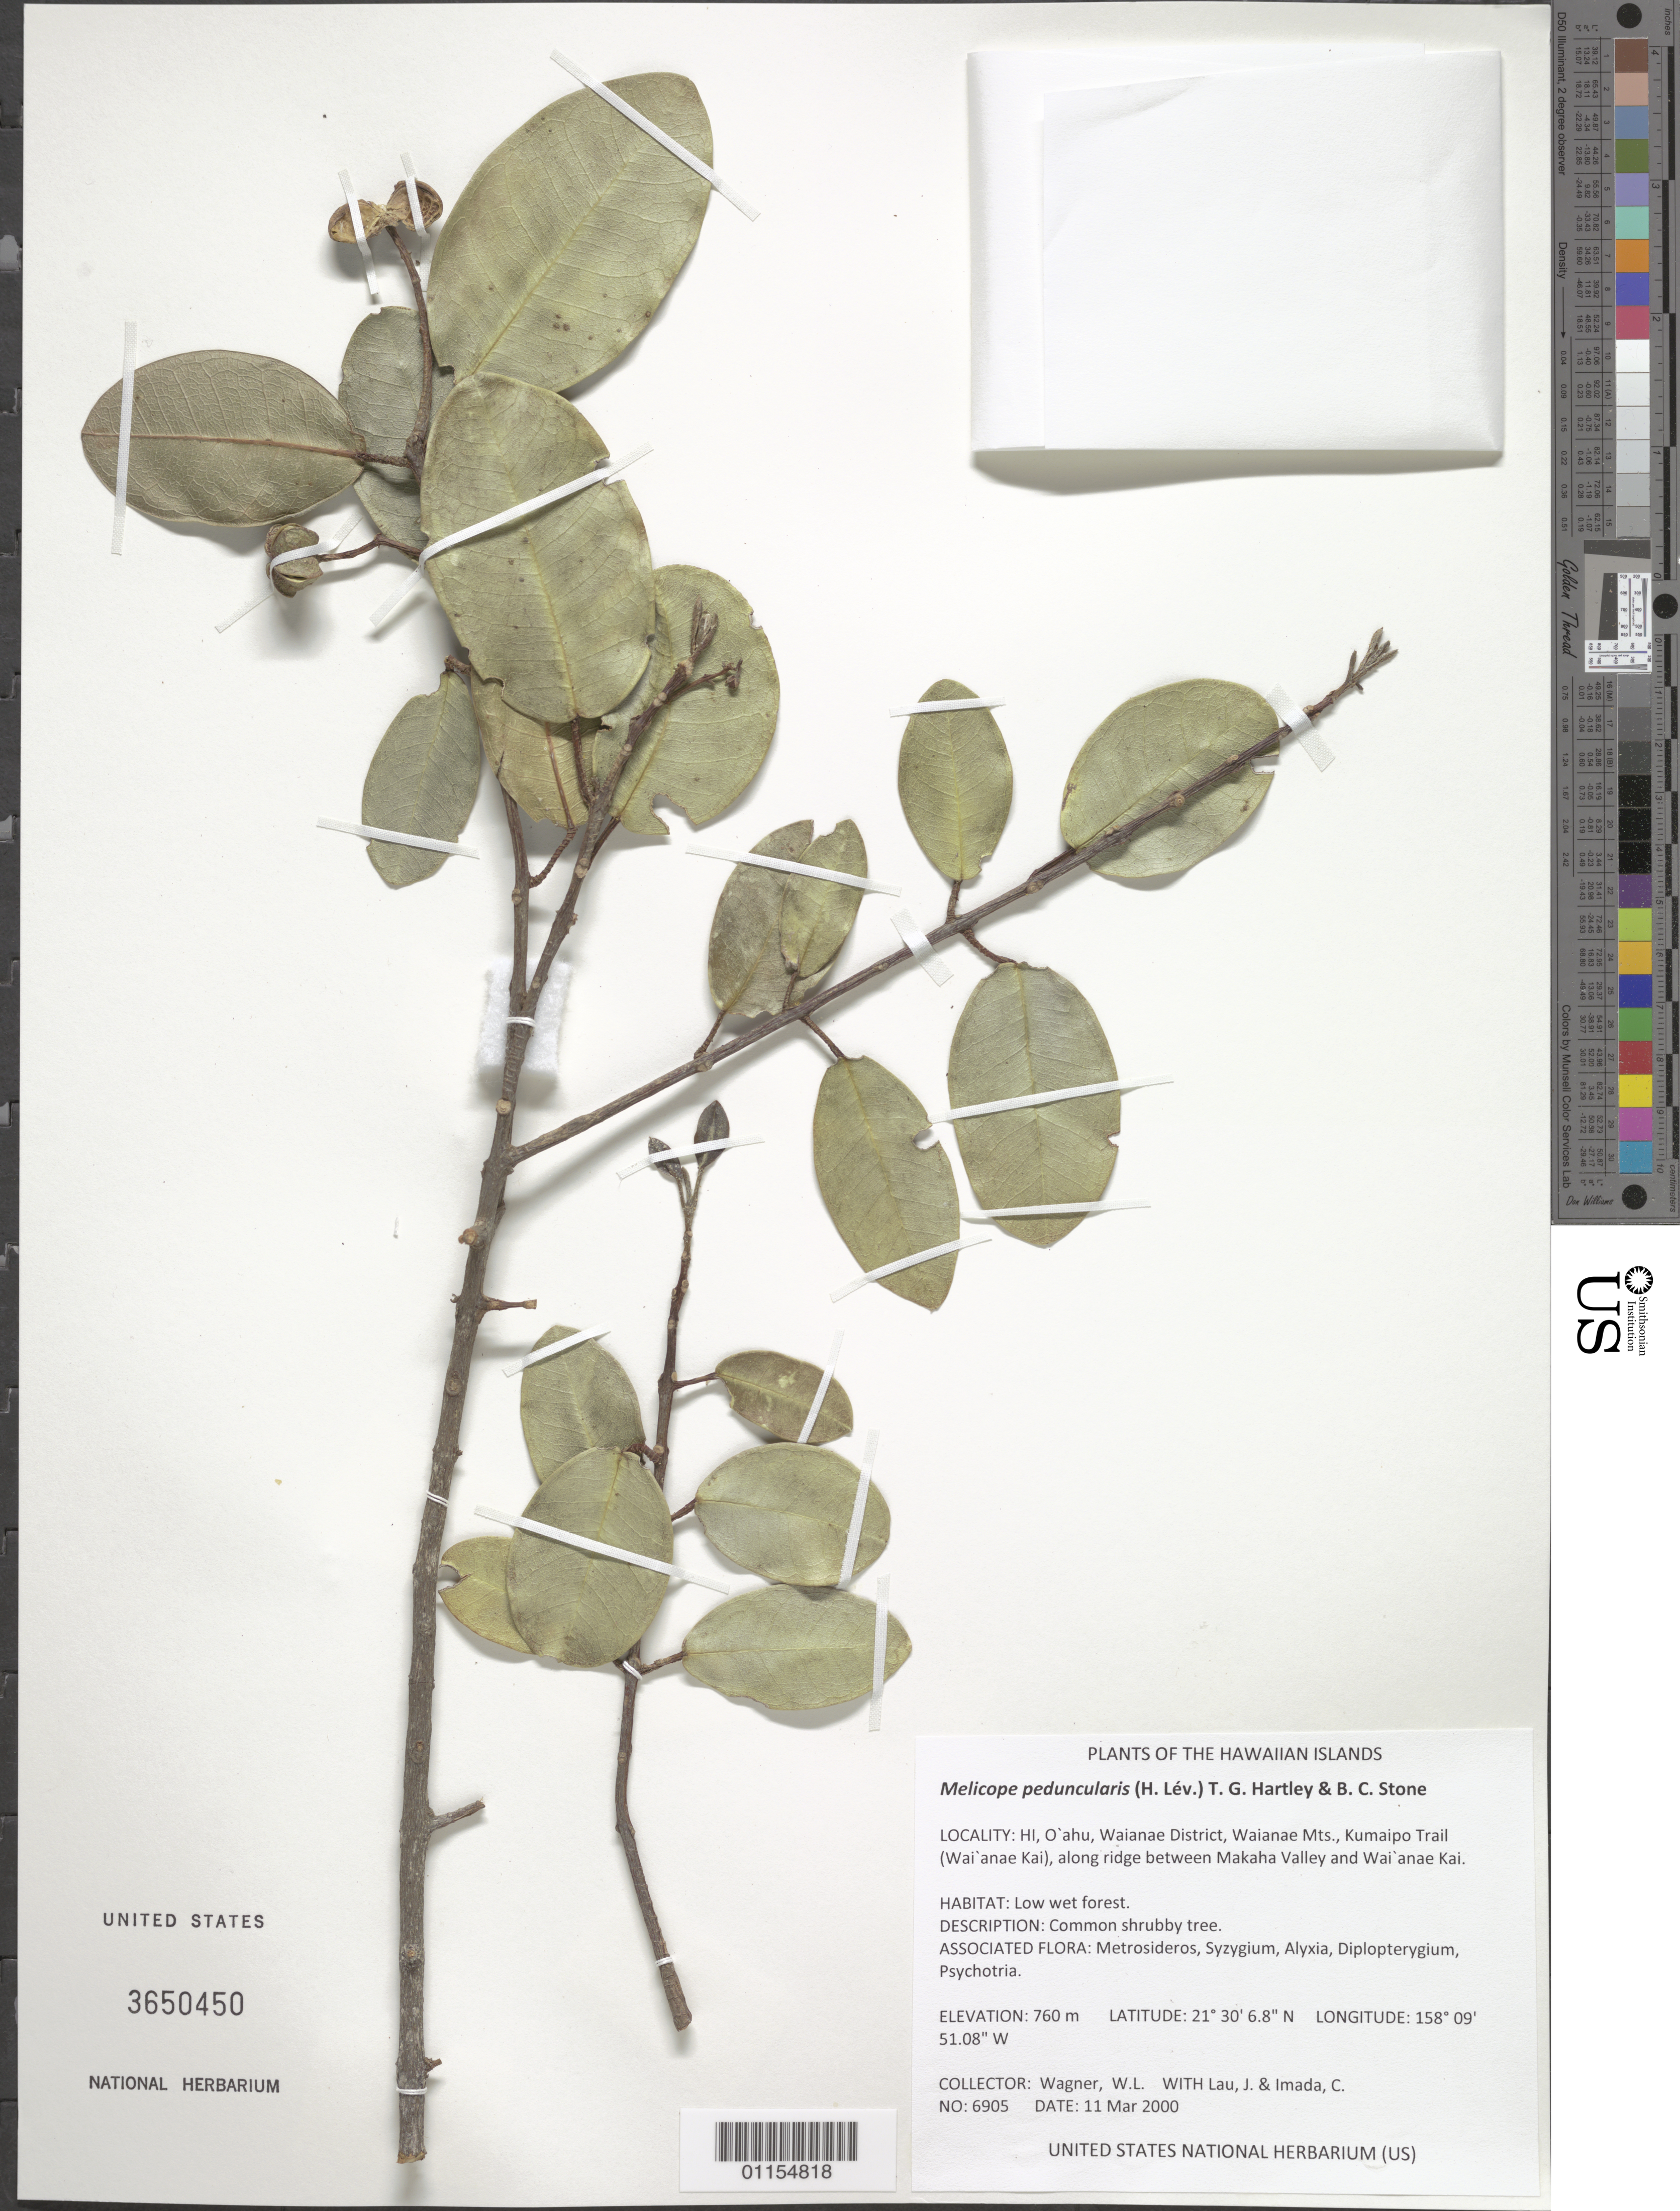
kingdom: Plantae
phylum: Tracheophyta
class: Magnoliopsida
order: Sapindales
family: Rutaceae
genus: Melicope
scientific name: Melicope peduncularis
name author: (H. Lév.) T.G. Hartley & B.C. Stone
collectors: W. L. Wagner, J. Lau & C. Imada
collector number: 6905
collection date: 2000-03-11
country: United States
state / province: Hawaii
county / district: Honolulu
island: Oahu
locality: Waianae District, Waianae Mts., Kumaipo Trail (Wai'anae Kai), along ridge between Makaha Valley and Wai'anae Kai.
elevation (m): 760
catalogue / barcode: US 3650450